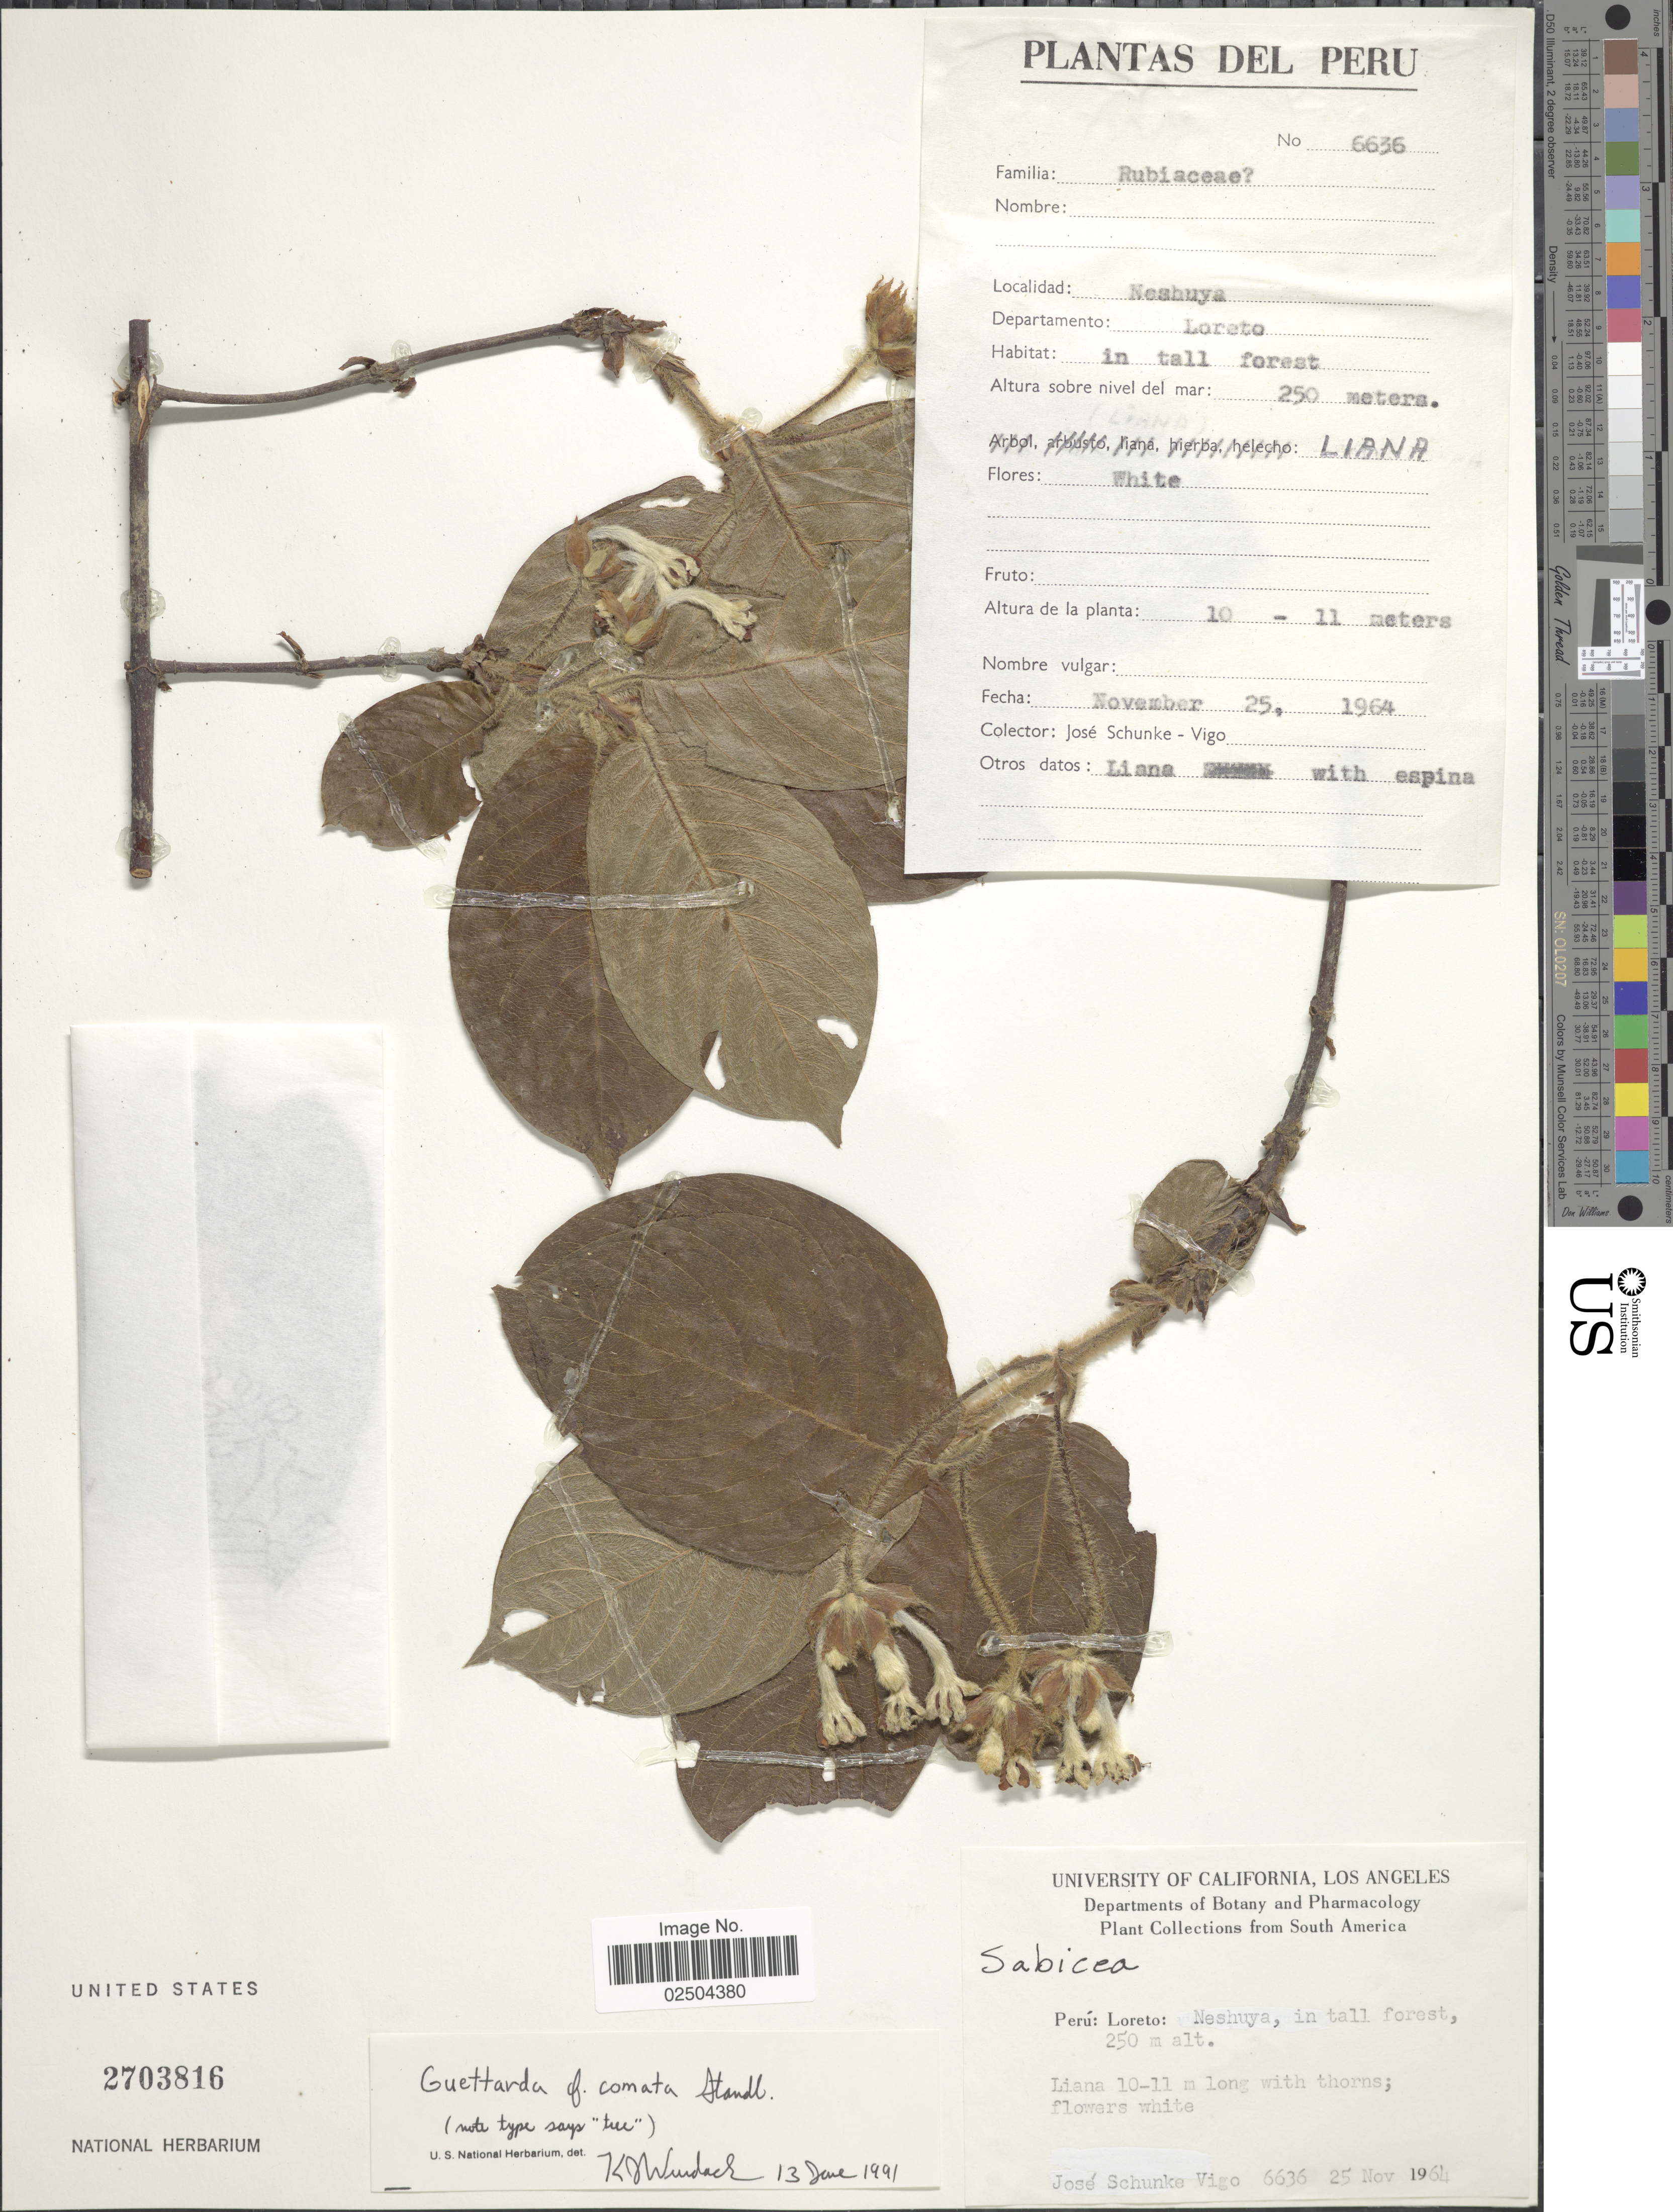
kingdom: Plantae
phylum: Tracheophyta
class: Magnoliopsida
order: Gentianales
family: Rubiaceae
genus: Guettarda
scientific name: Guettarda comata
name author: Standl.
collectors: J. Schunke Vigo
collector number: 6636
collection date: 1964-11-25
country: Peru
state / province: Loreto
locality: Peru: Loreto: Neshuya, in tall forest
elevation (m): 250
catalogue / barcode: US 2703816